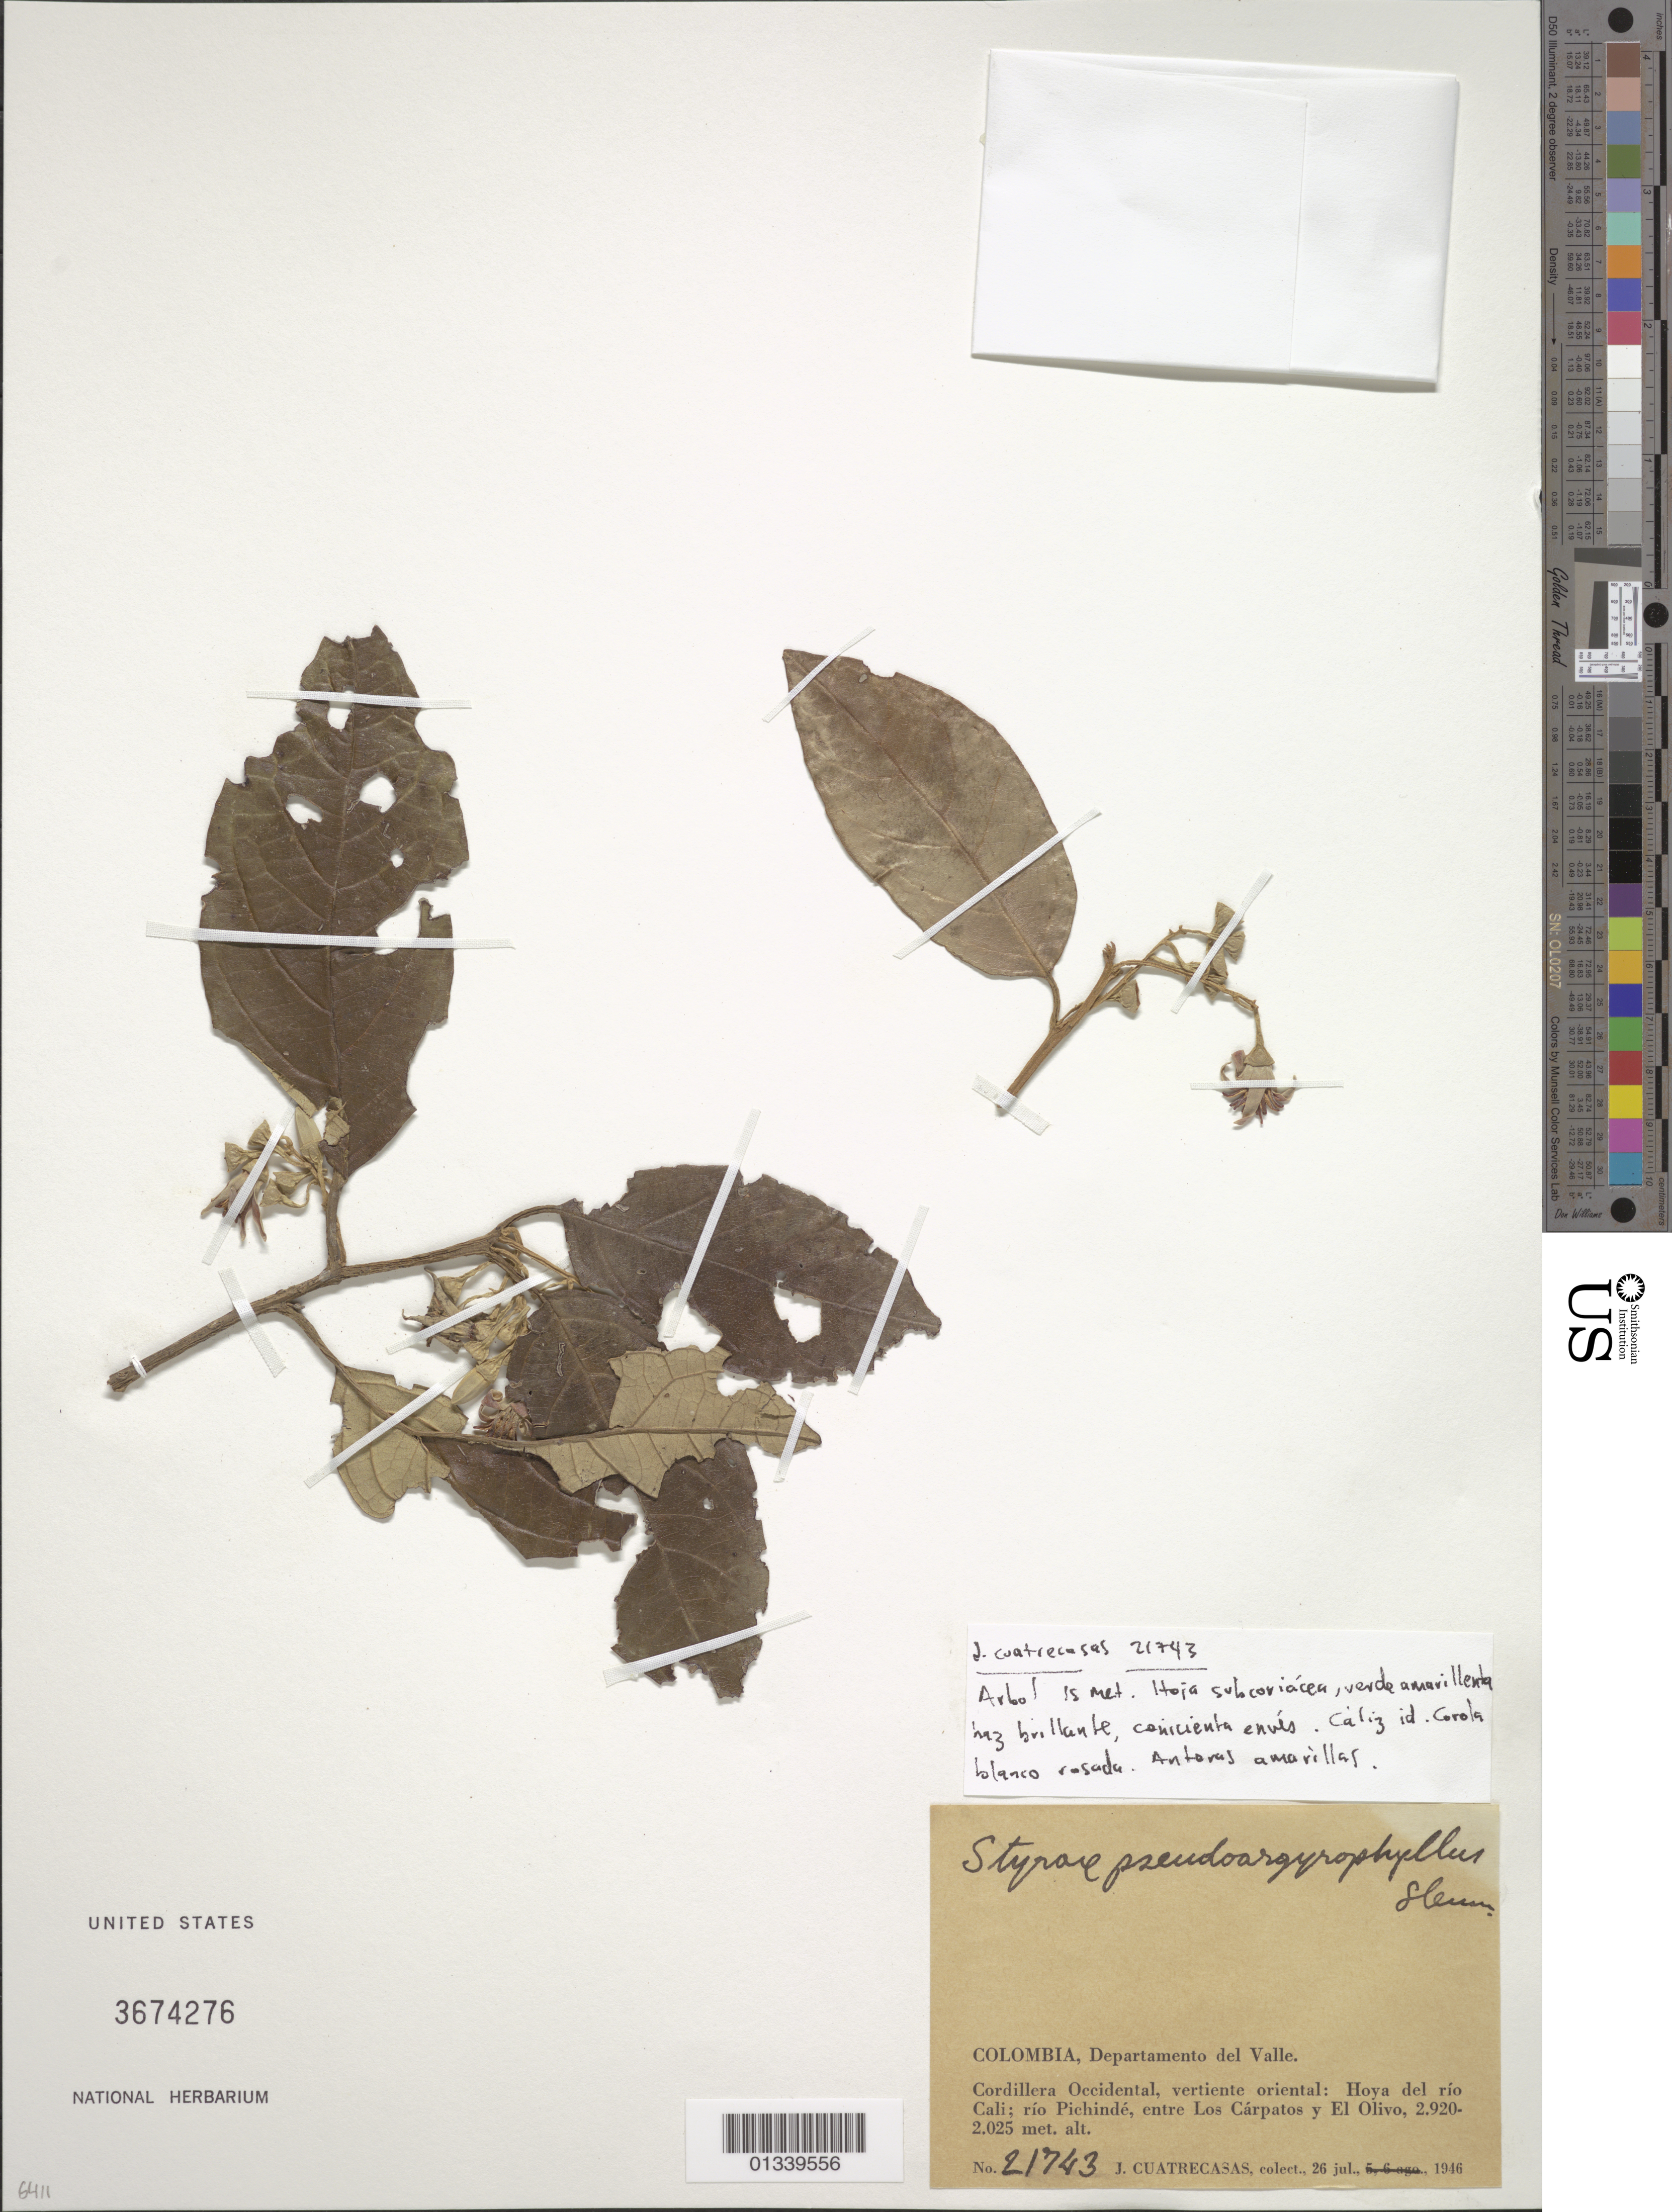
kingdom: Plantae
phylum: Tracheophyta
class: Magnoliopsida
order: Ericales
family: Styracaceae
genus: Styrax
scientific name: Styrax pseudargyrophyllus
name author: Sleumer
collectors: J. Cuatrecasas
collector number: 21743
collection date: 1946-07-26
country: Colombia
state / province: Valle del Cauca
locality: Cordillera Occidental, vertiente oriental: Hoya del rio Cali; rio Pichinde, entre Los Carpatos y El Olivo.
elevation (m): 2025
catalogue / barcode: US 3674276